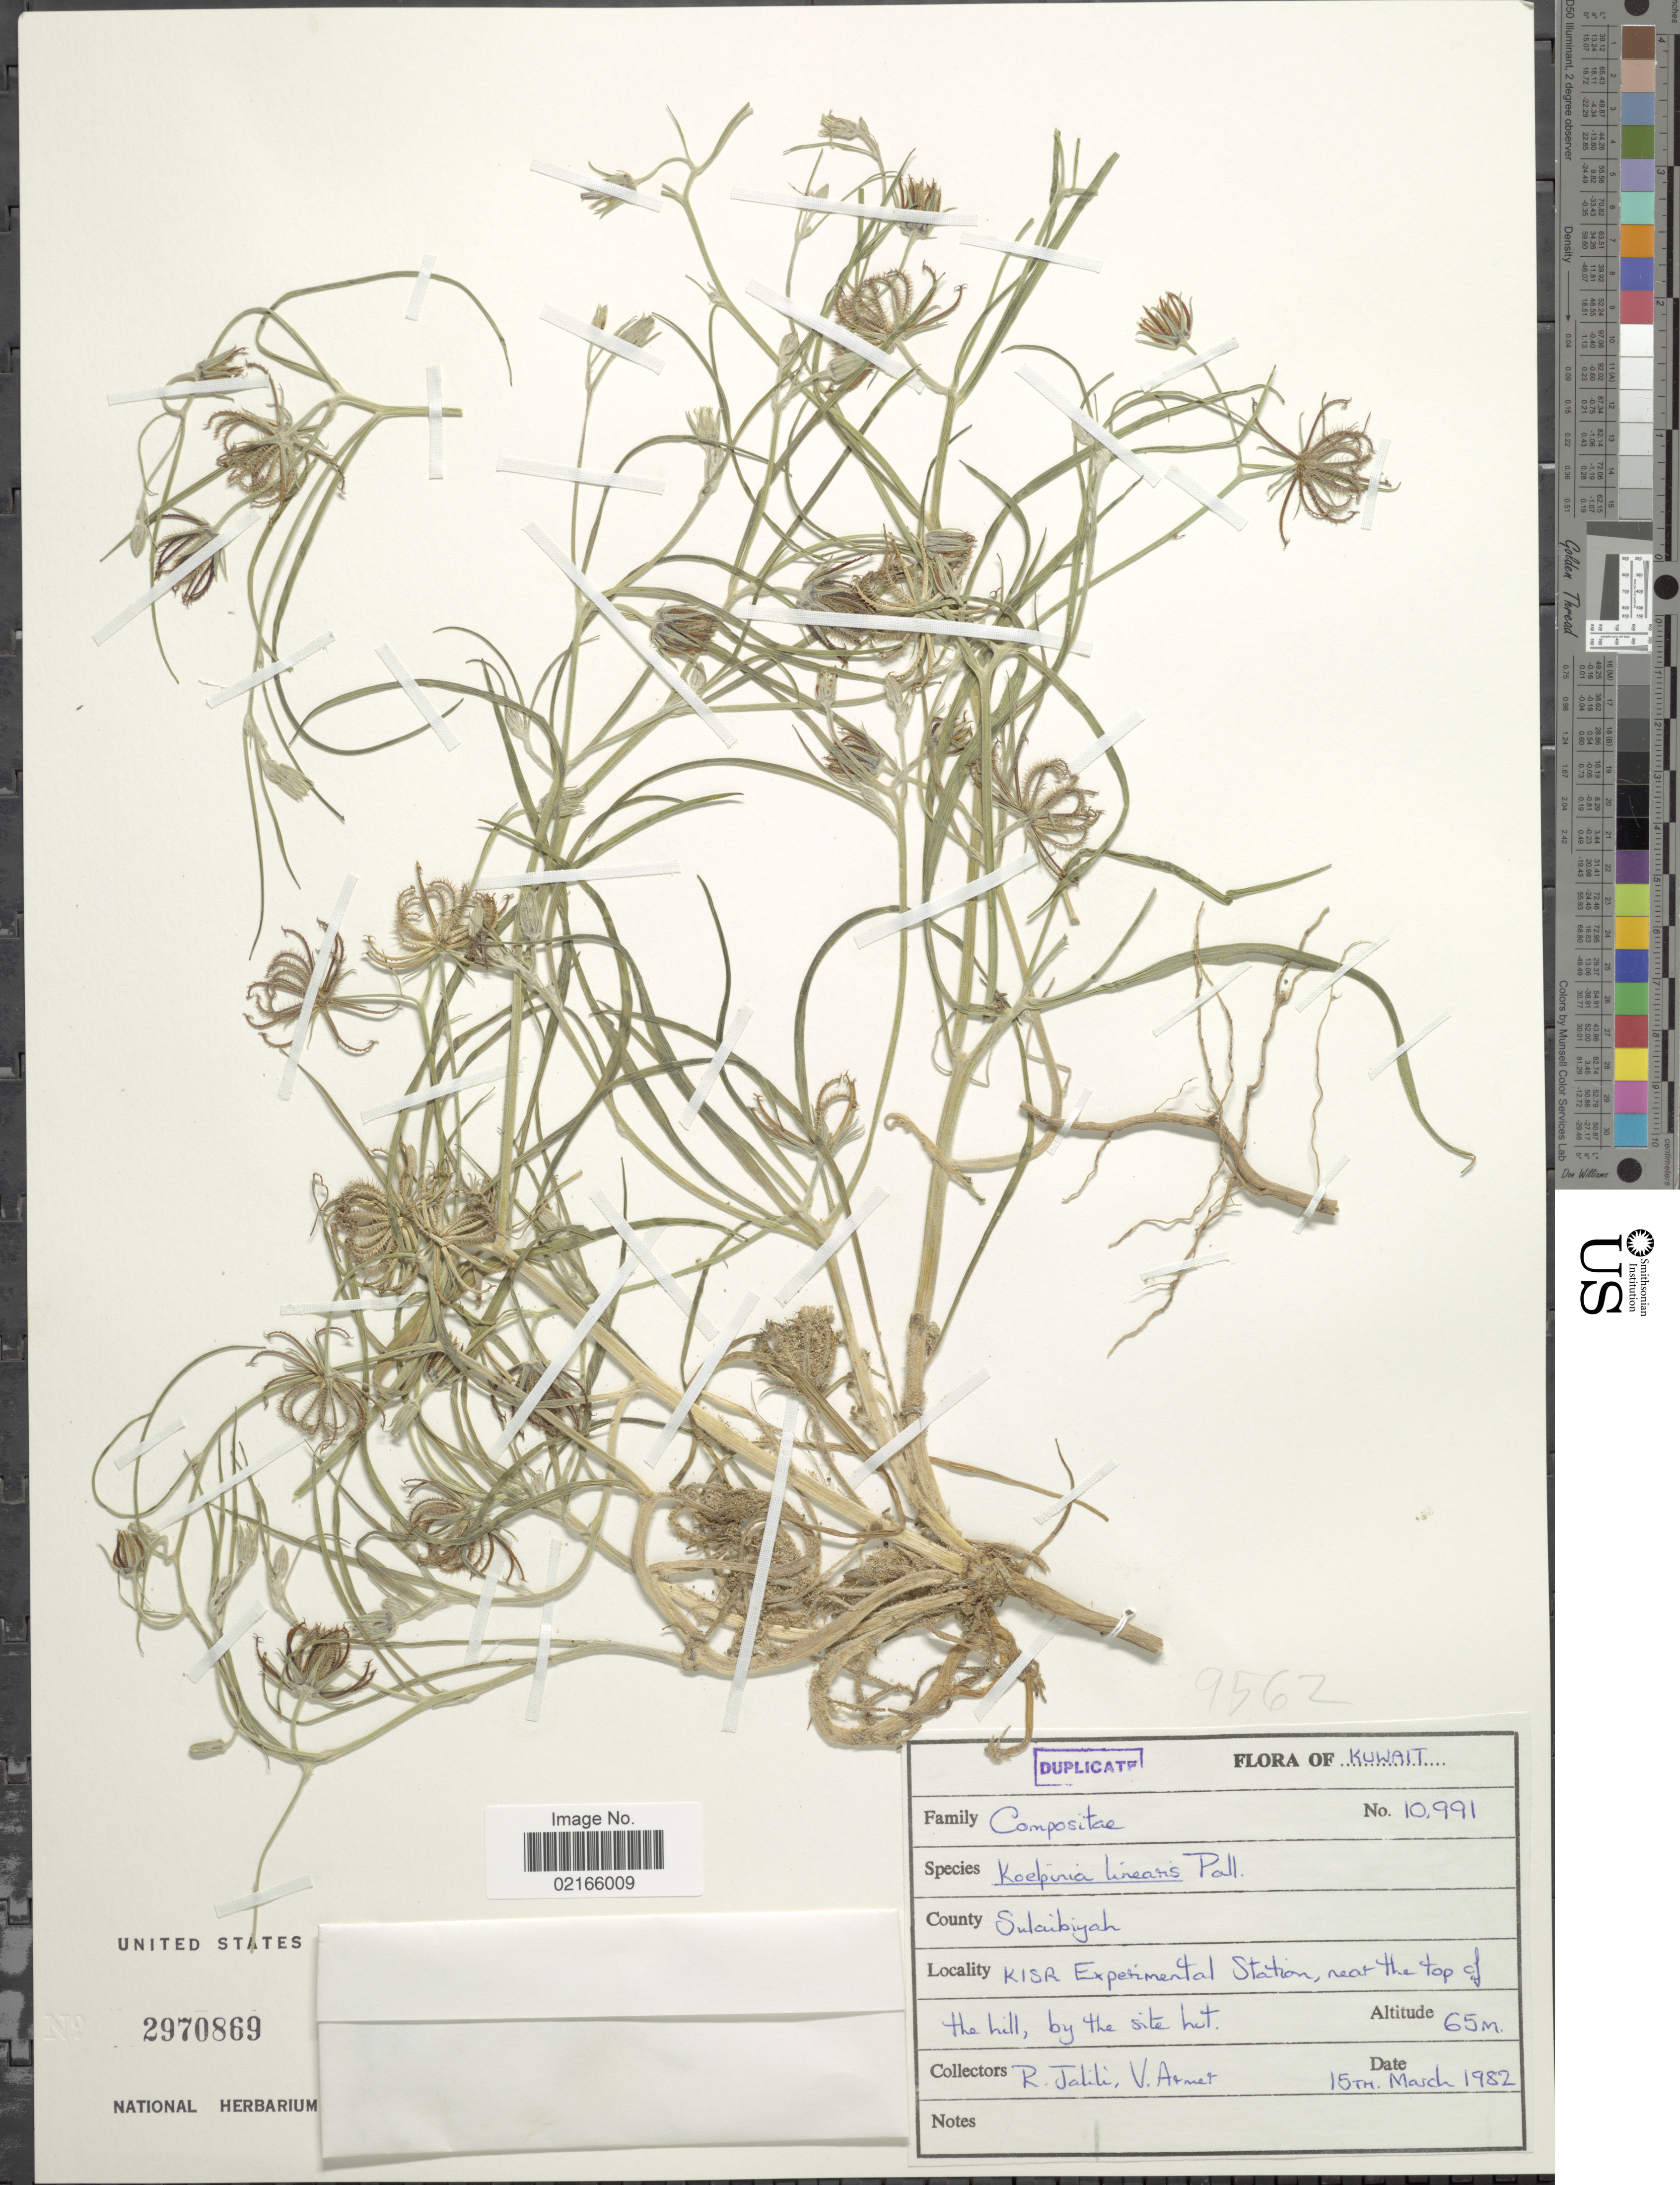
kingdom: Plantae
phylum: Tracheophyta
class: Magnoliopsida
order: Asterales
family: Asteraceae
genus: Koelpinia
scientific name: Koelpinia linearis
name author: Pall.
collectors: R. Jalili & V. Armet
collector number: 10991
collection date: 1982-03-15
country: Kuwait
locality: County Sulaibiyah, KISR Experimental Station, near the top of the hill, by the site hut [interpreted]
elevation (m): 65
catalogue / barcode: US 2970869